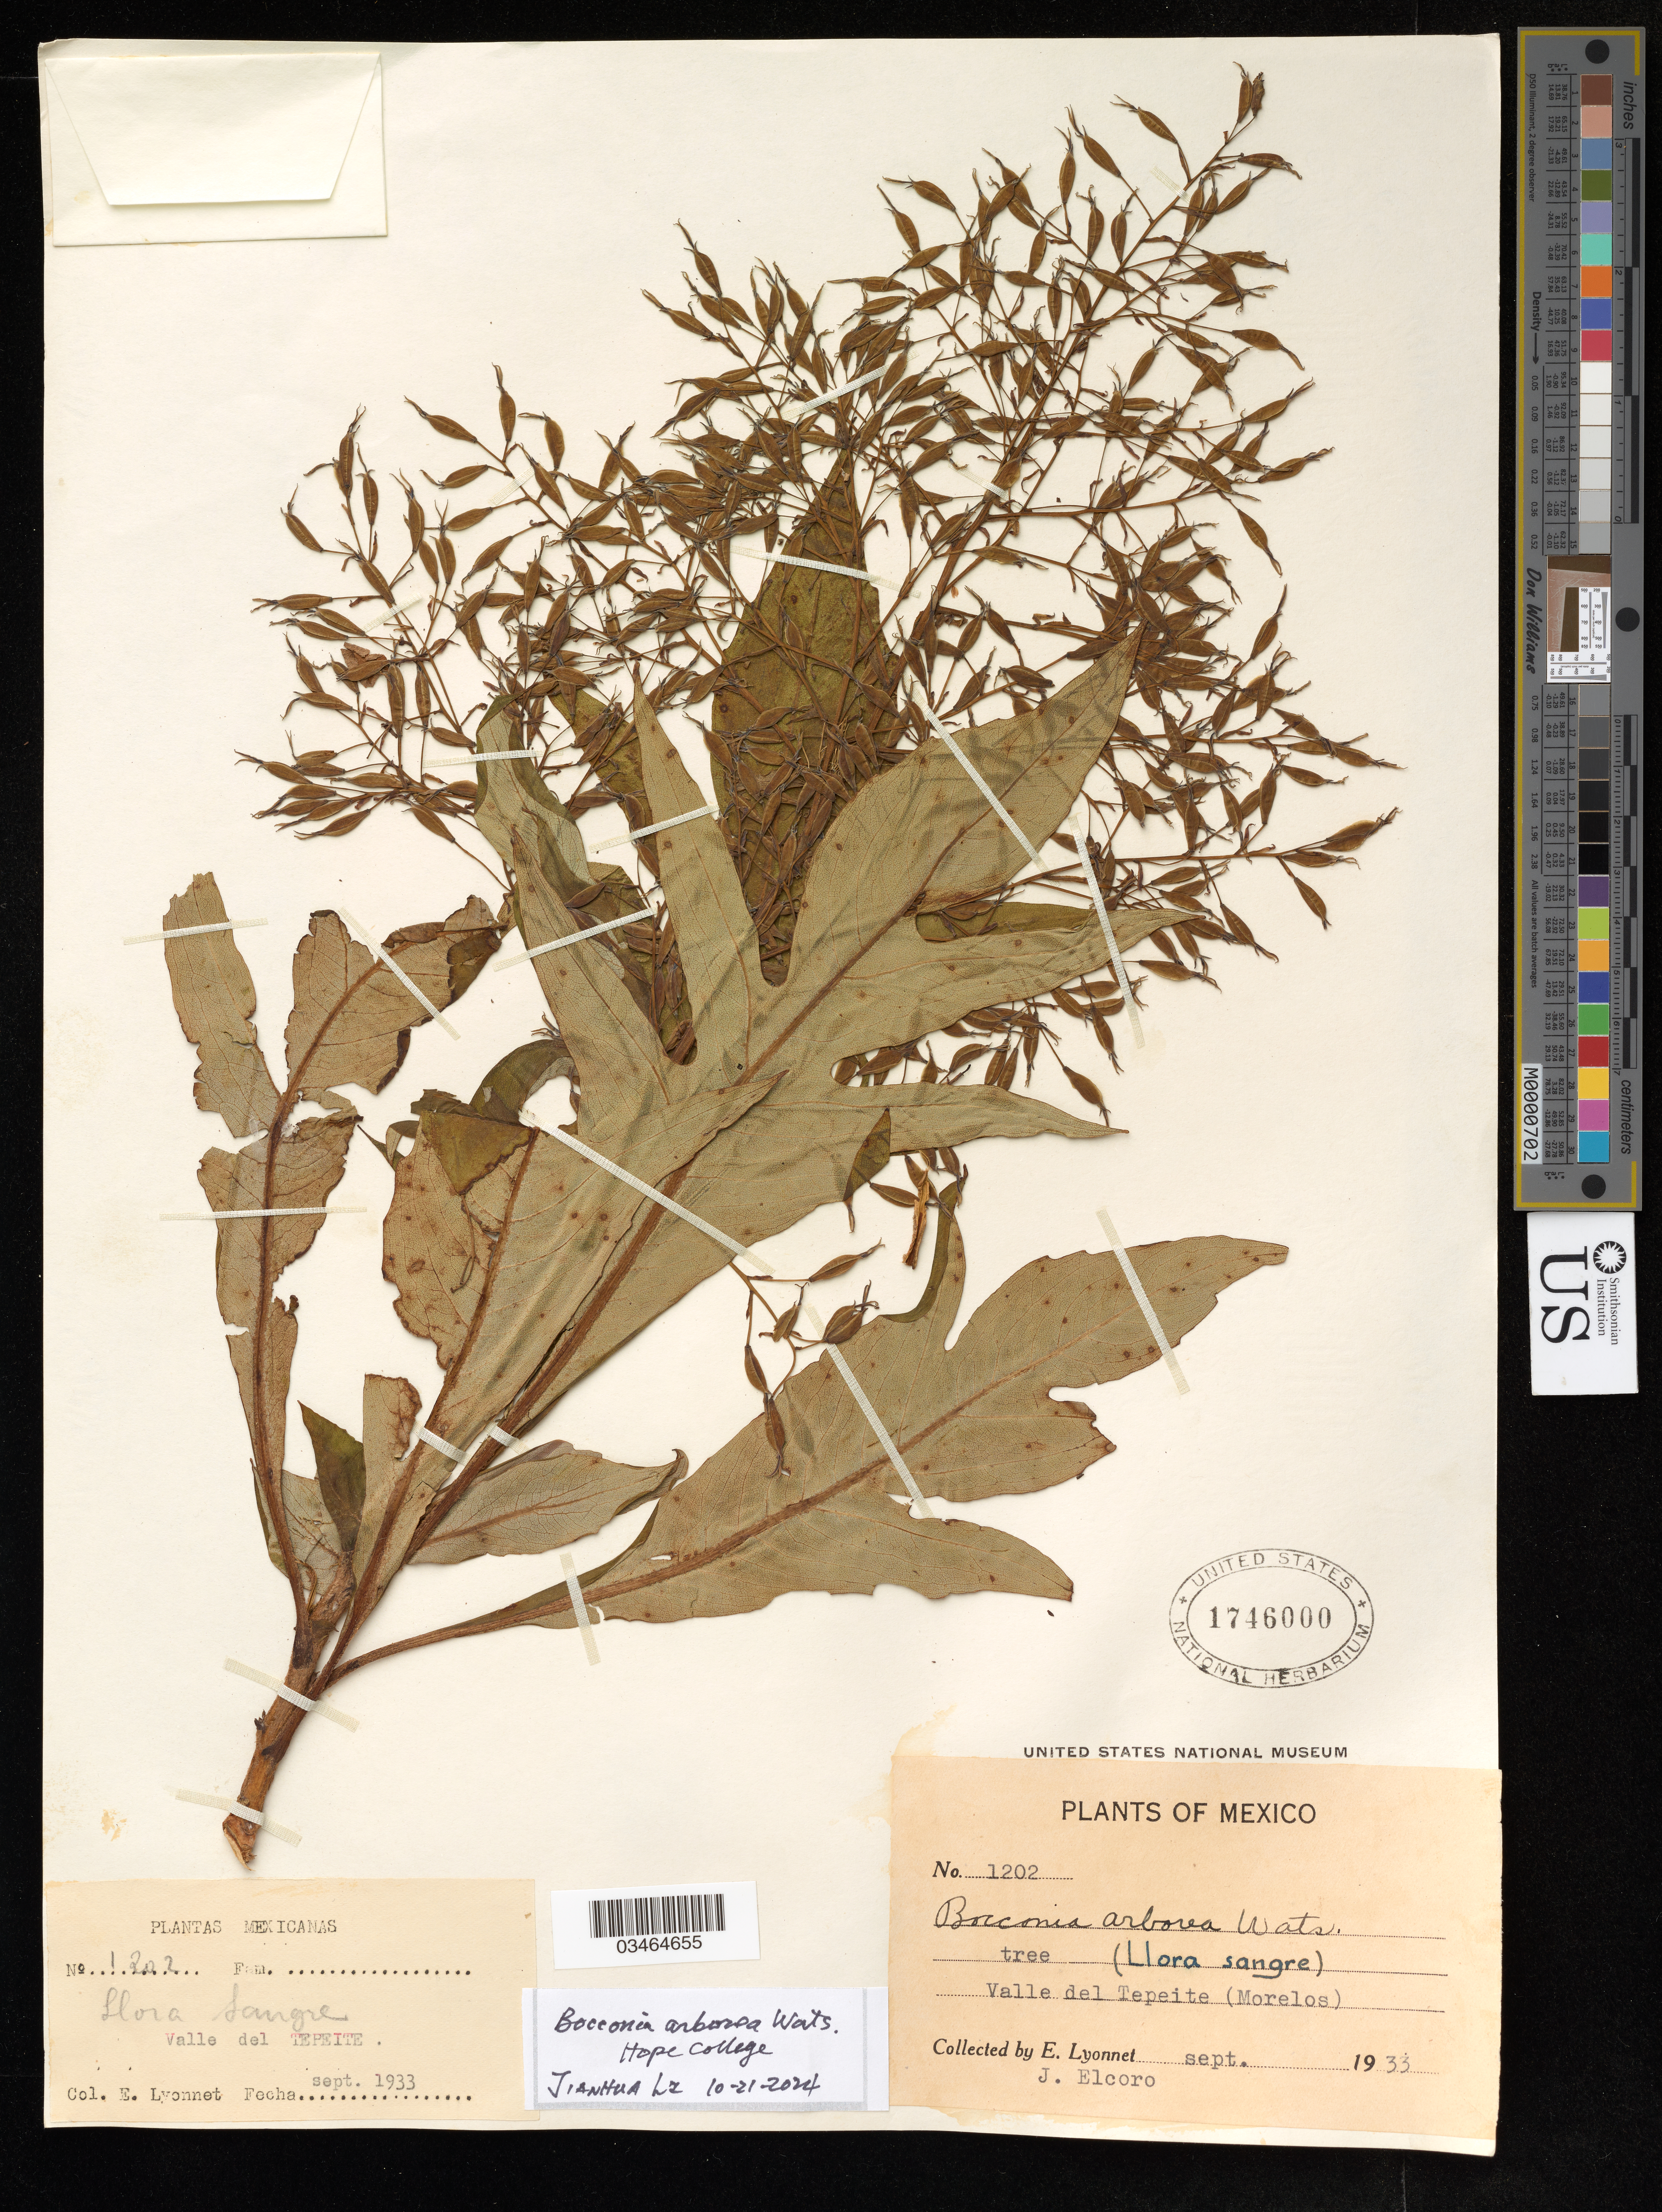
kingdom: Plantae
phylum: Tracheophyta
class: Magnoliopsida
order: Ranunculales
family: Papaveraceae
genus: Bocconia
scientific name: Bocconia arborea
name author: S. Watson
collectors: E. Lyonnet & J. Elcoro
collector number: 1202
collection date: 1933-09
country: Mexico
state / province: Morelos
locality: Valle del Tepeite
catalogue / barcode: US 1746000